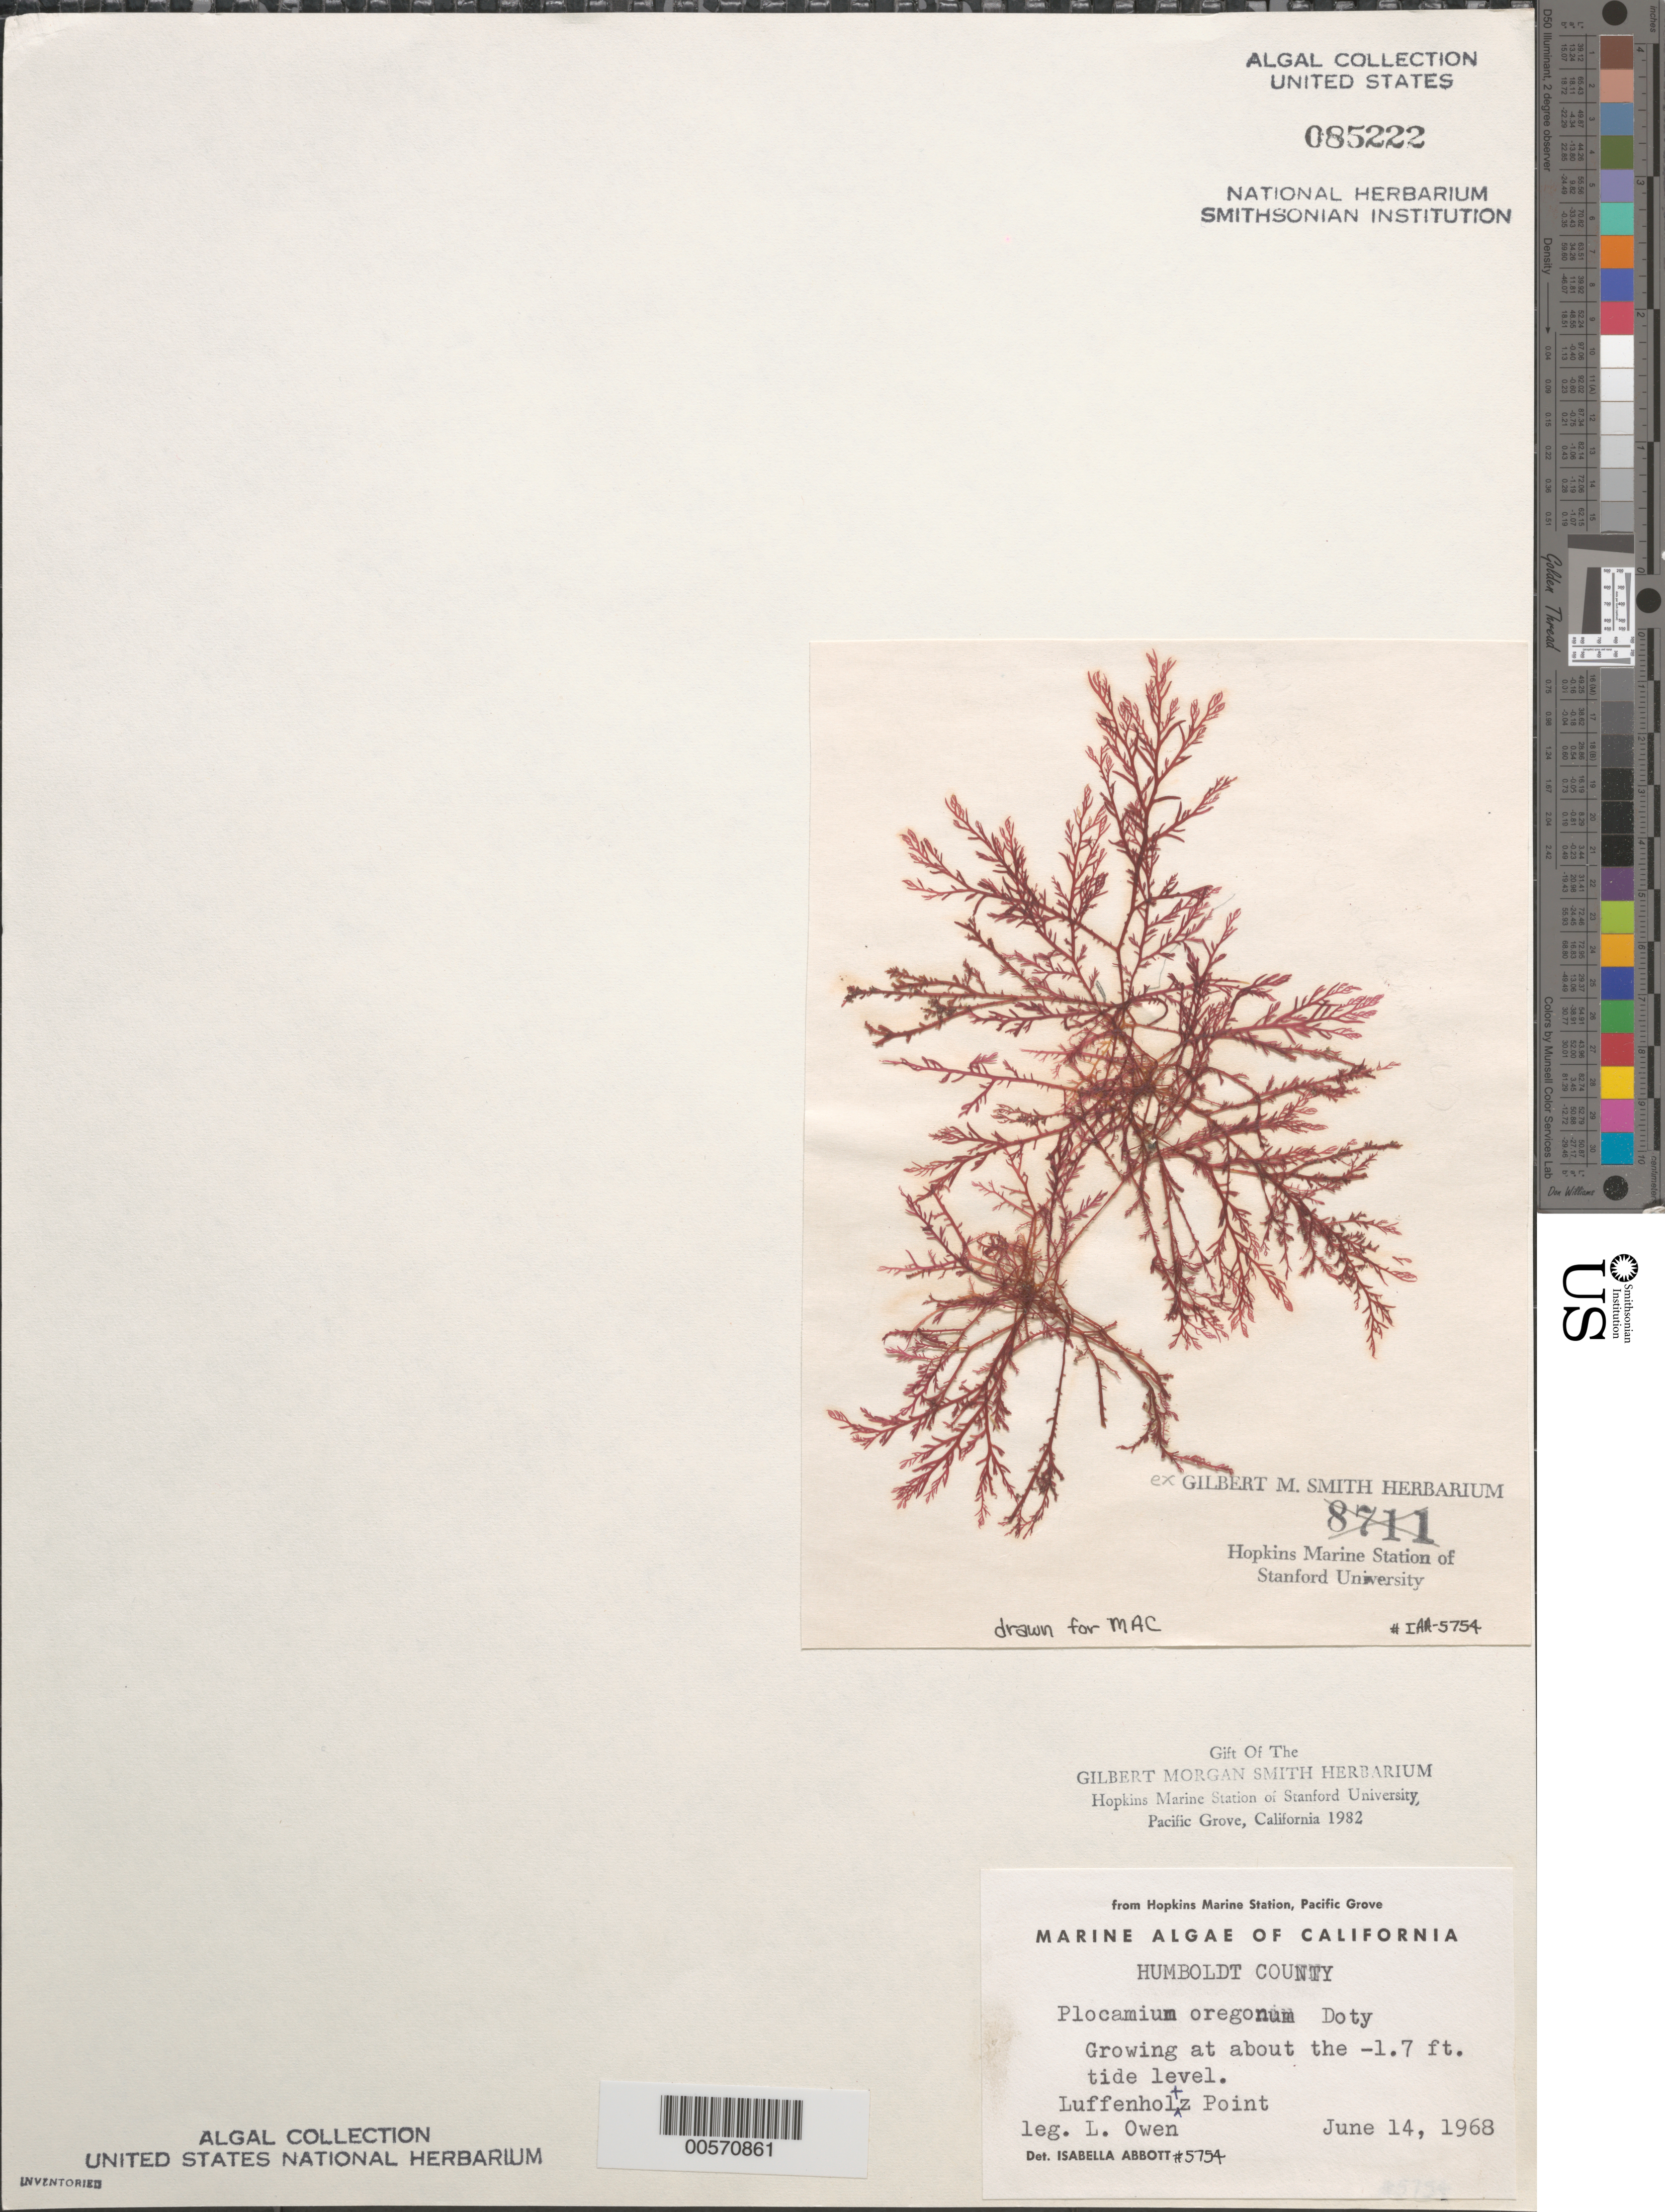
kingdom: Plantae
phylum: Rhodophyta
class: Florideophyceae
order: Plocamiales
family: Plocamiaceae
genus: Plocamium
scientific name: Plocamium oregonum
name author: Doty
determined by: Abbott, Isabella A.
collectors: L. Owen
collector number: IAA 5754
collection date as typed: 14 Jun 1968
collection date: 1968-06-14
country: United States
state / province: California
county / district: Humboldt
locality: Luffenholtz Point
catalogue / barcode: US 85222